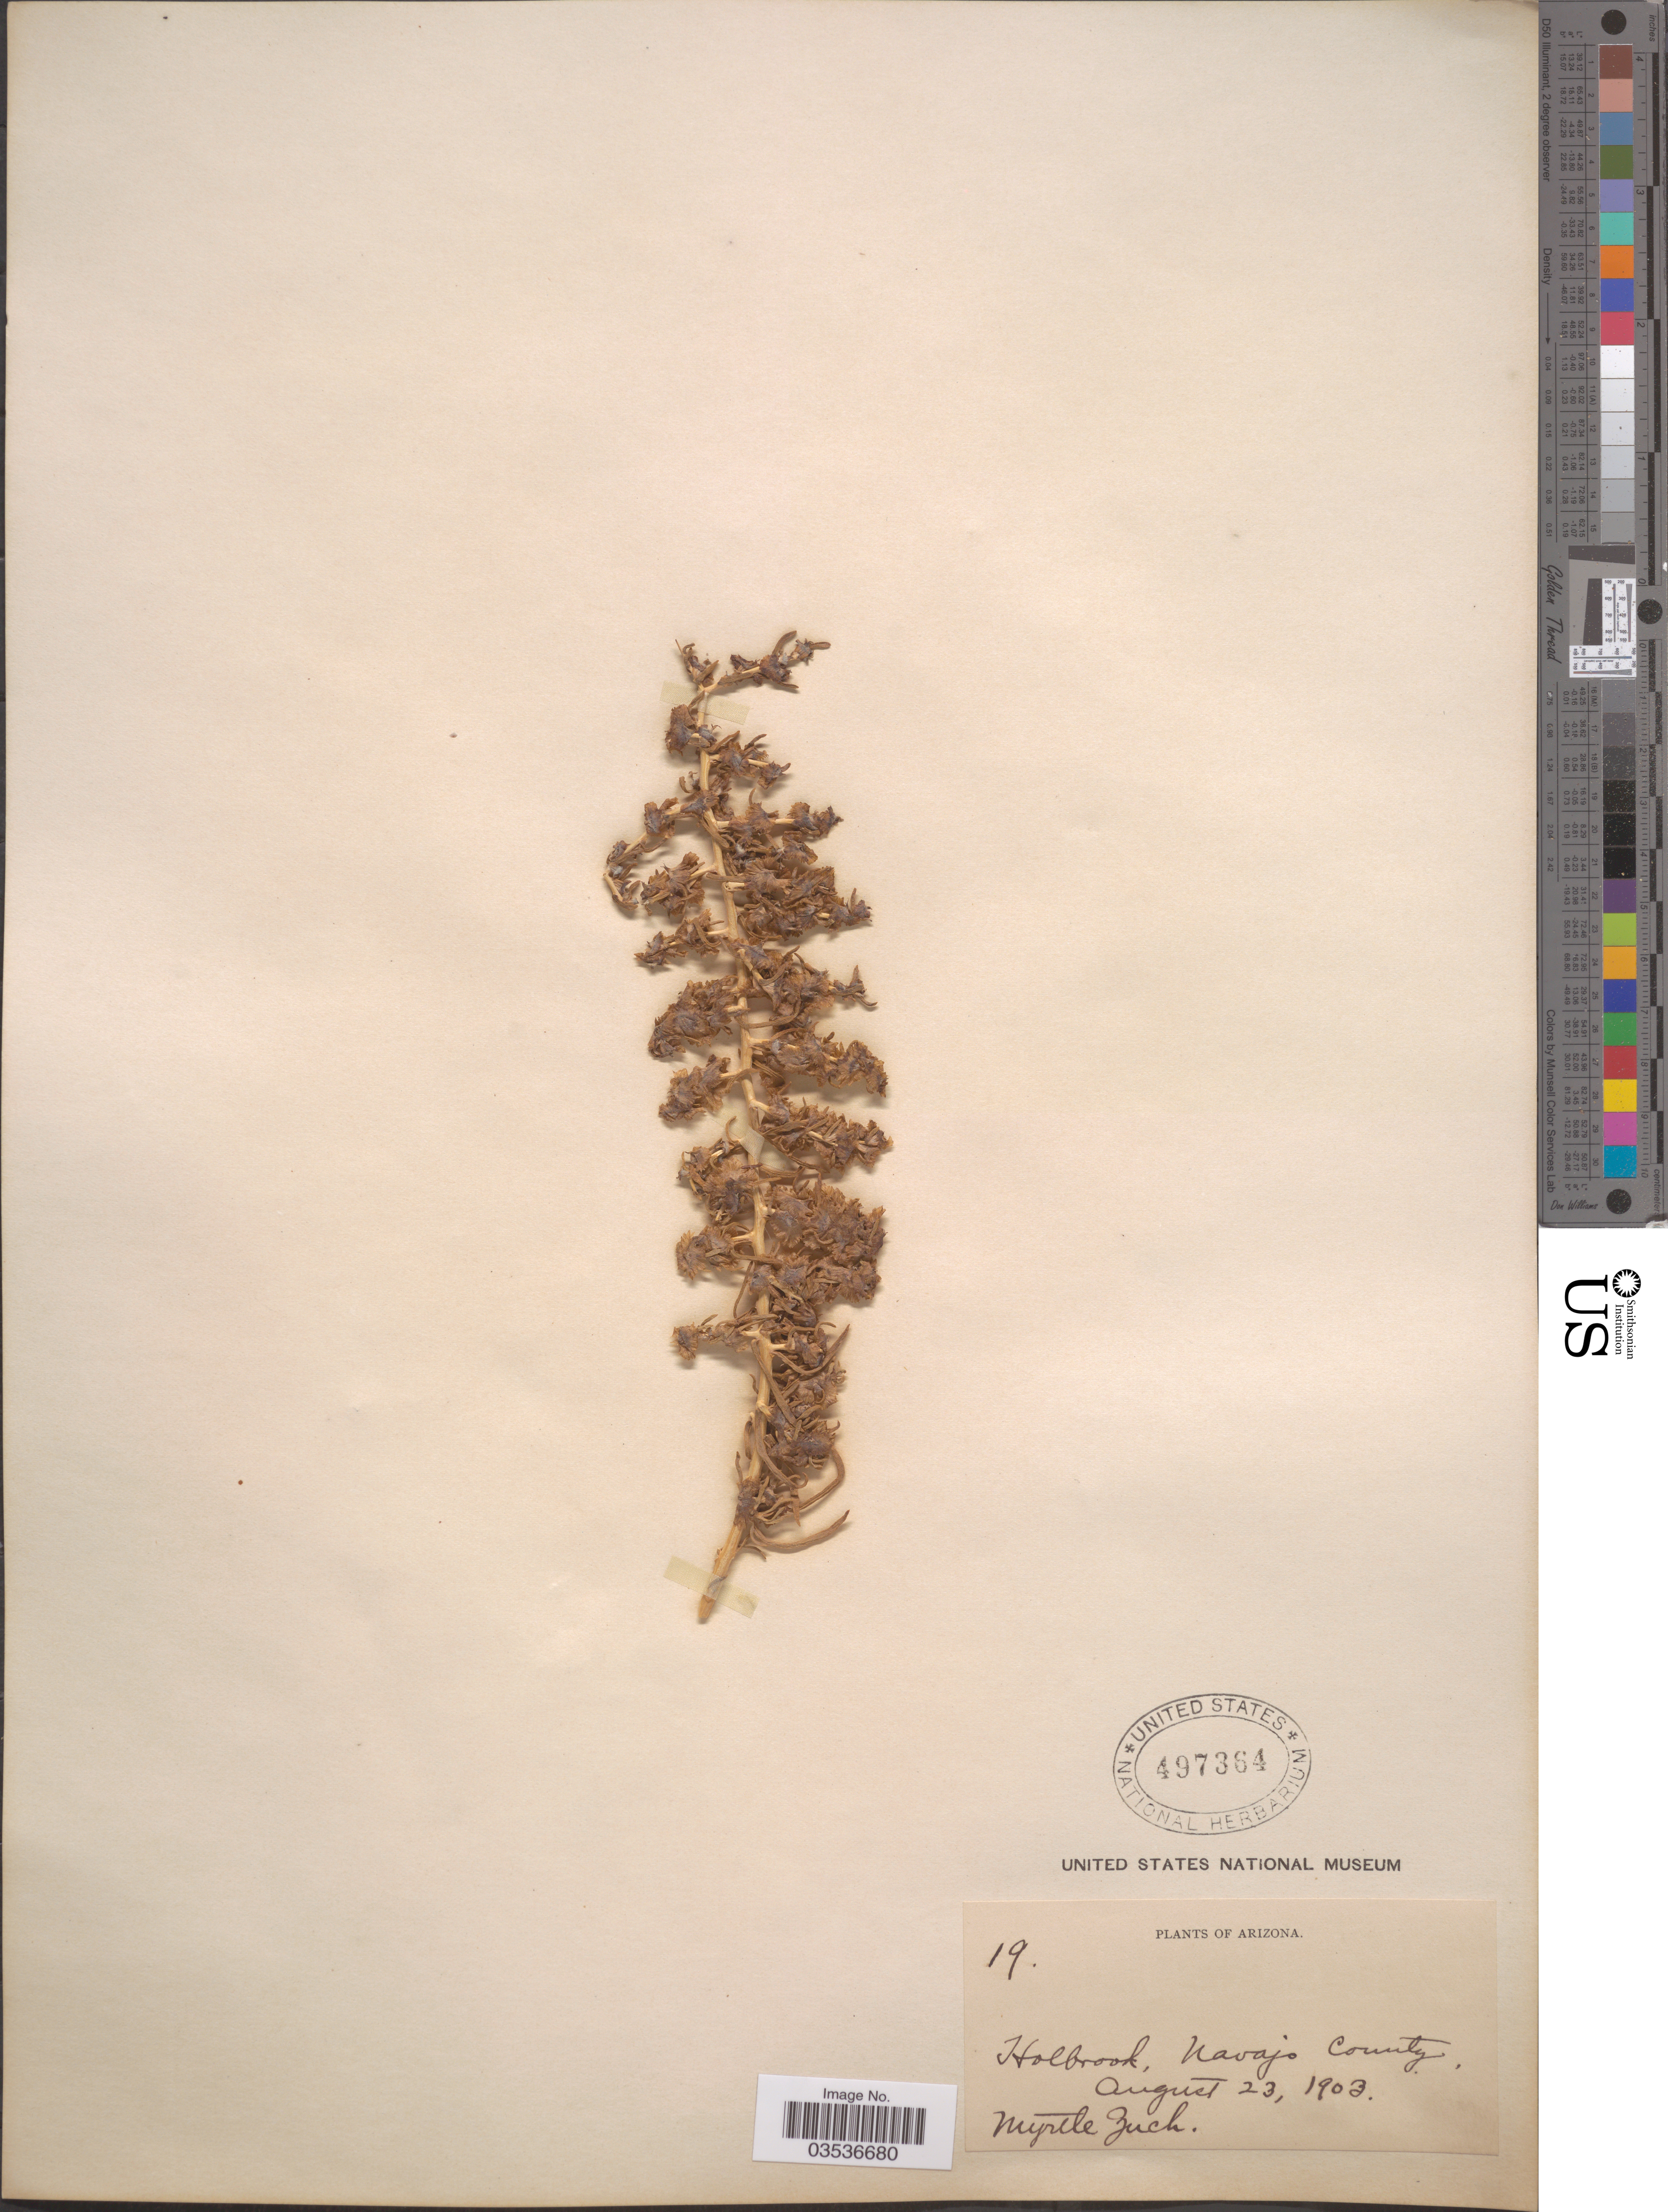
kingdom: Plantae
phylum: Tracheophyta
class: Magnoliopsida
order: Caryophyllales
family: Sarcobataceae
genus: Sarcobatus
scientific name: Sarcobatus vermiculatus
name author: (Hook.) Torr.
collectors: M. Zuck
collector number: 19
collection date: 1903-08-23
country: United States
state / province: Arizona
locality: Holbrook, Navajo County.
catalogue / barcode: US 497364